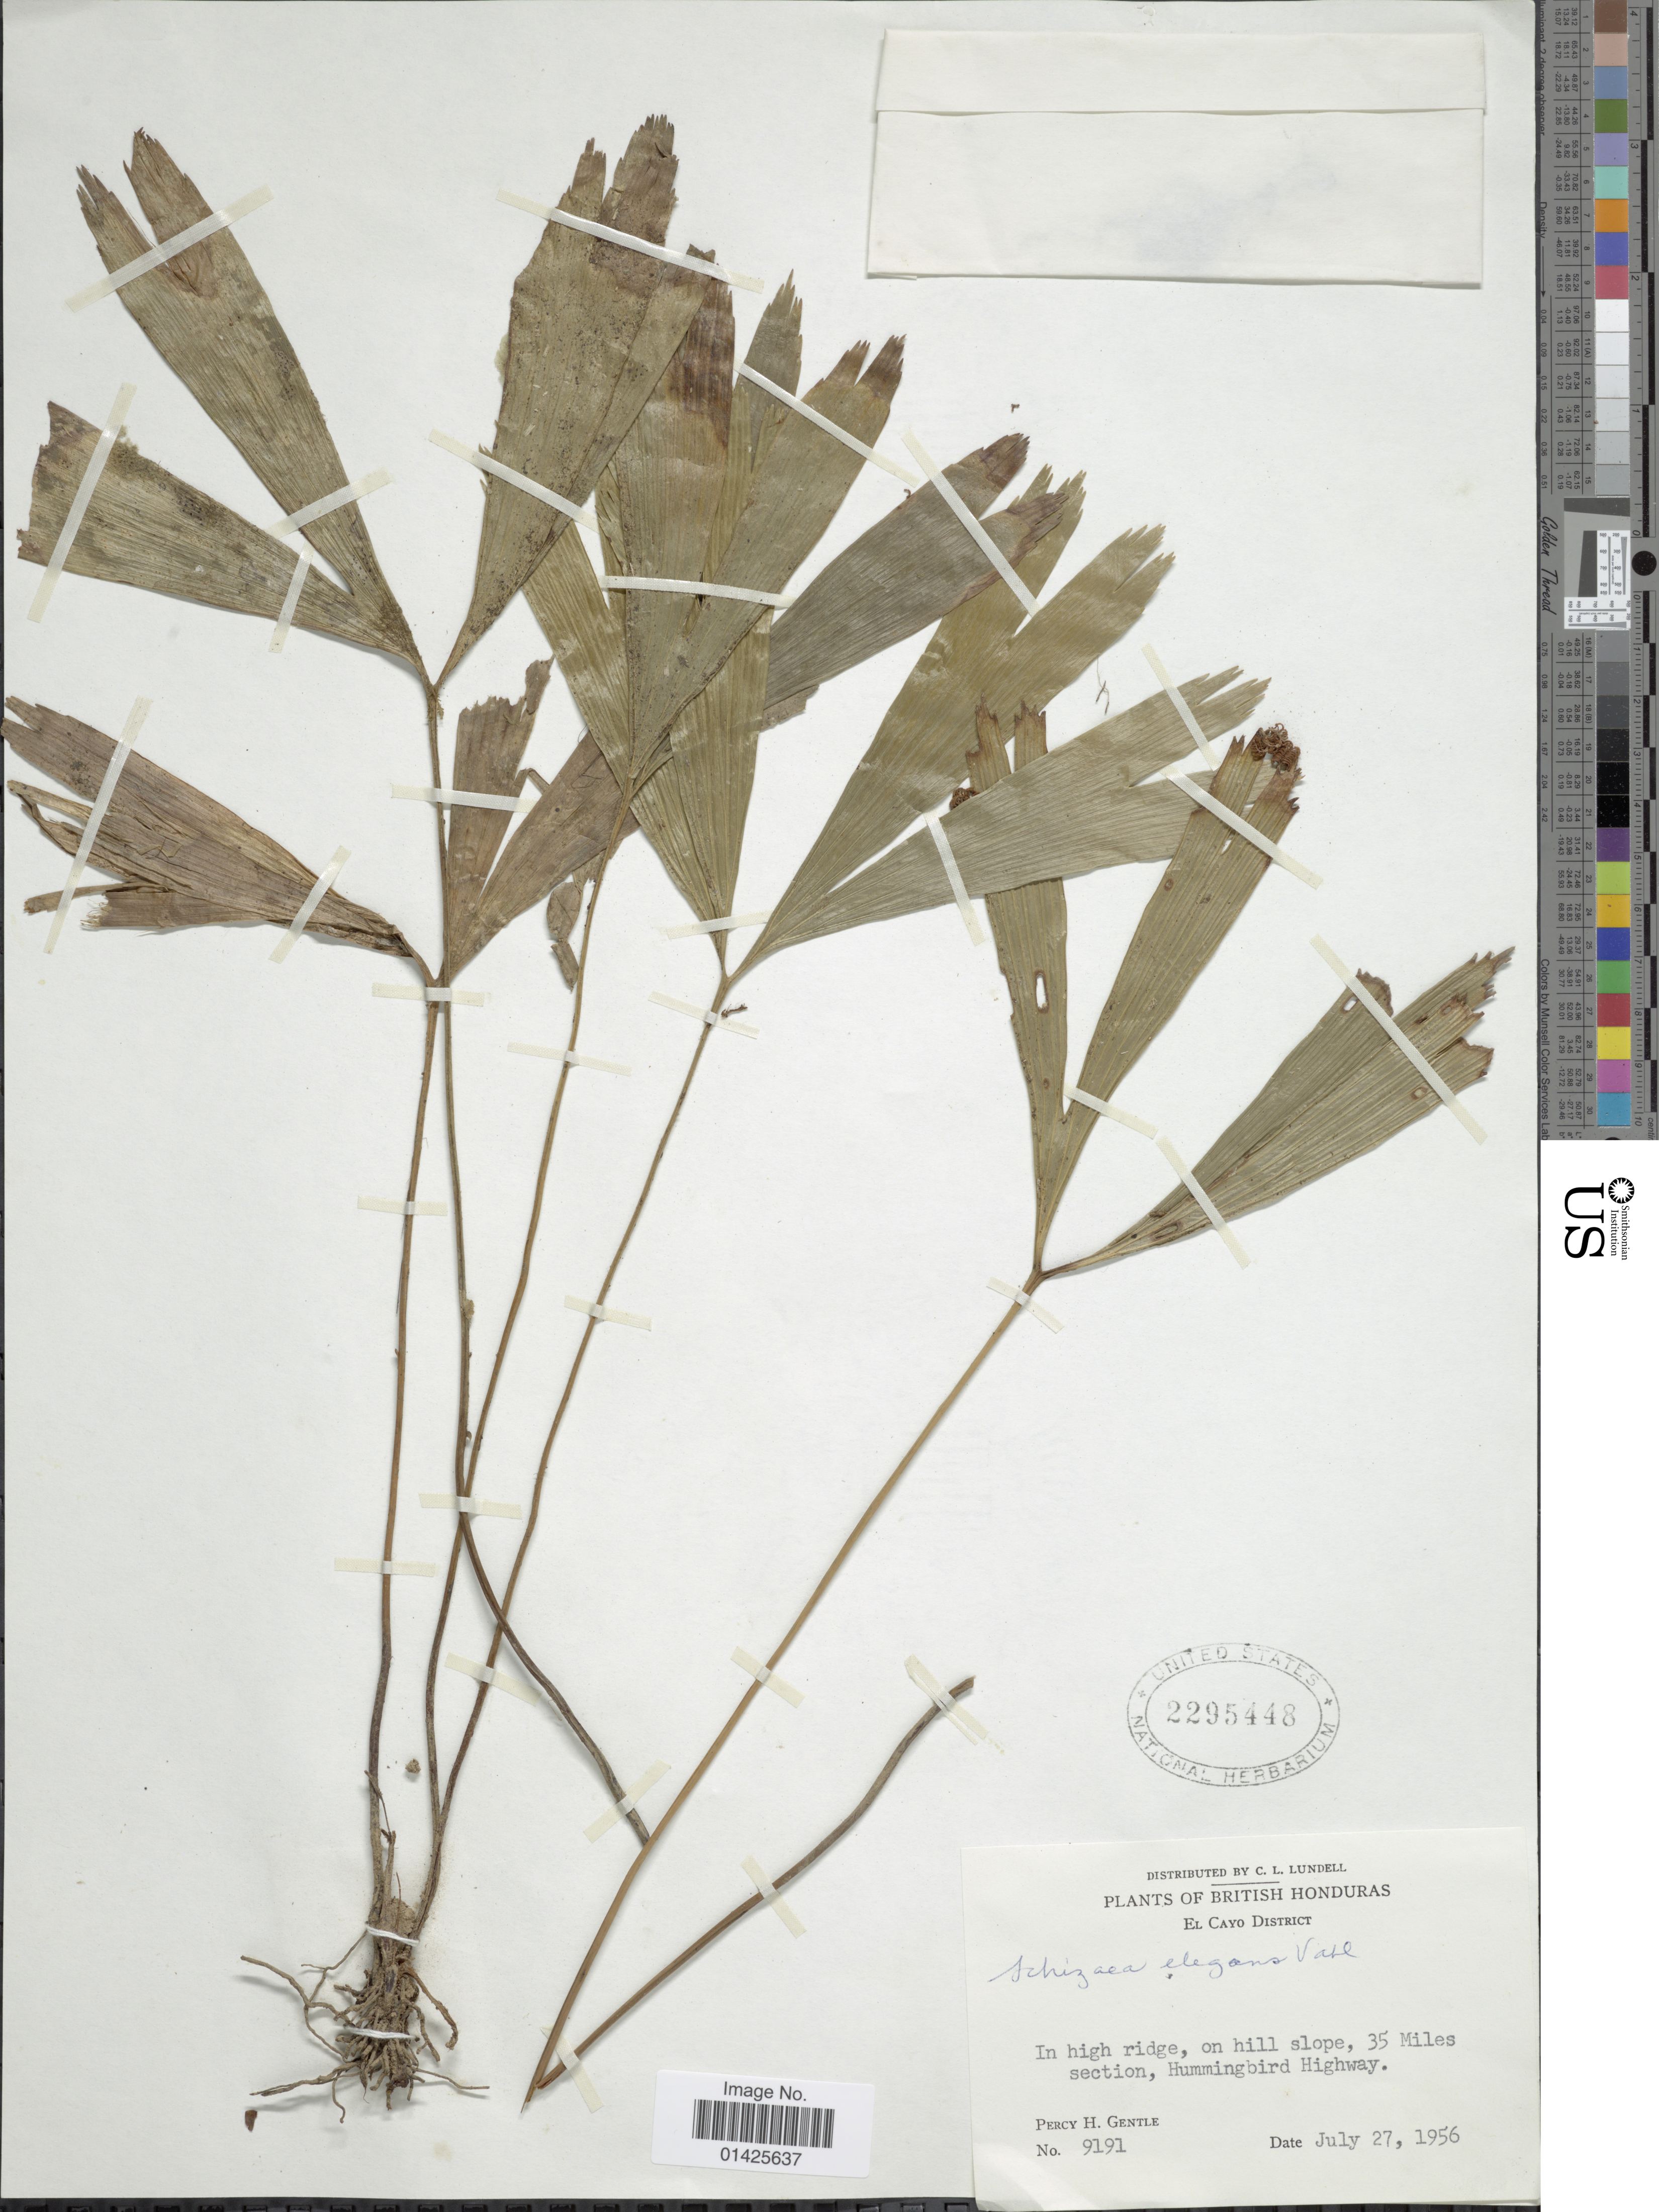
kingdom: Plantae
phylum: Tracheophyta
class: Polypodiopsida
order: Schizaeales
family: Schizaeaceae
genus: Schizaea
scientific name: Schizaea elegans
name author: (Vahl) Sw.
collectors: P. H. Gentle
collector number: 9191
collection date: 1956-07-27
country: Belize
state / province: Cayo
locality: In high ridge, on hill slope, 35 miles section, Hummingbird Highway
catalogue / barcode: US 2295448